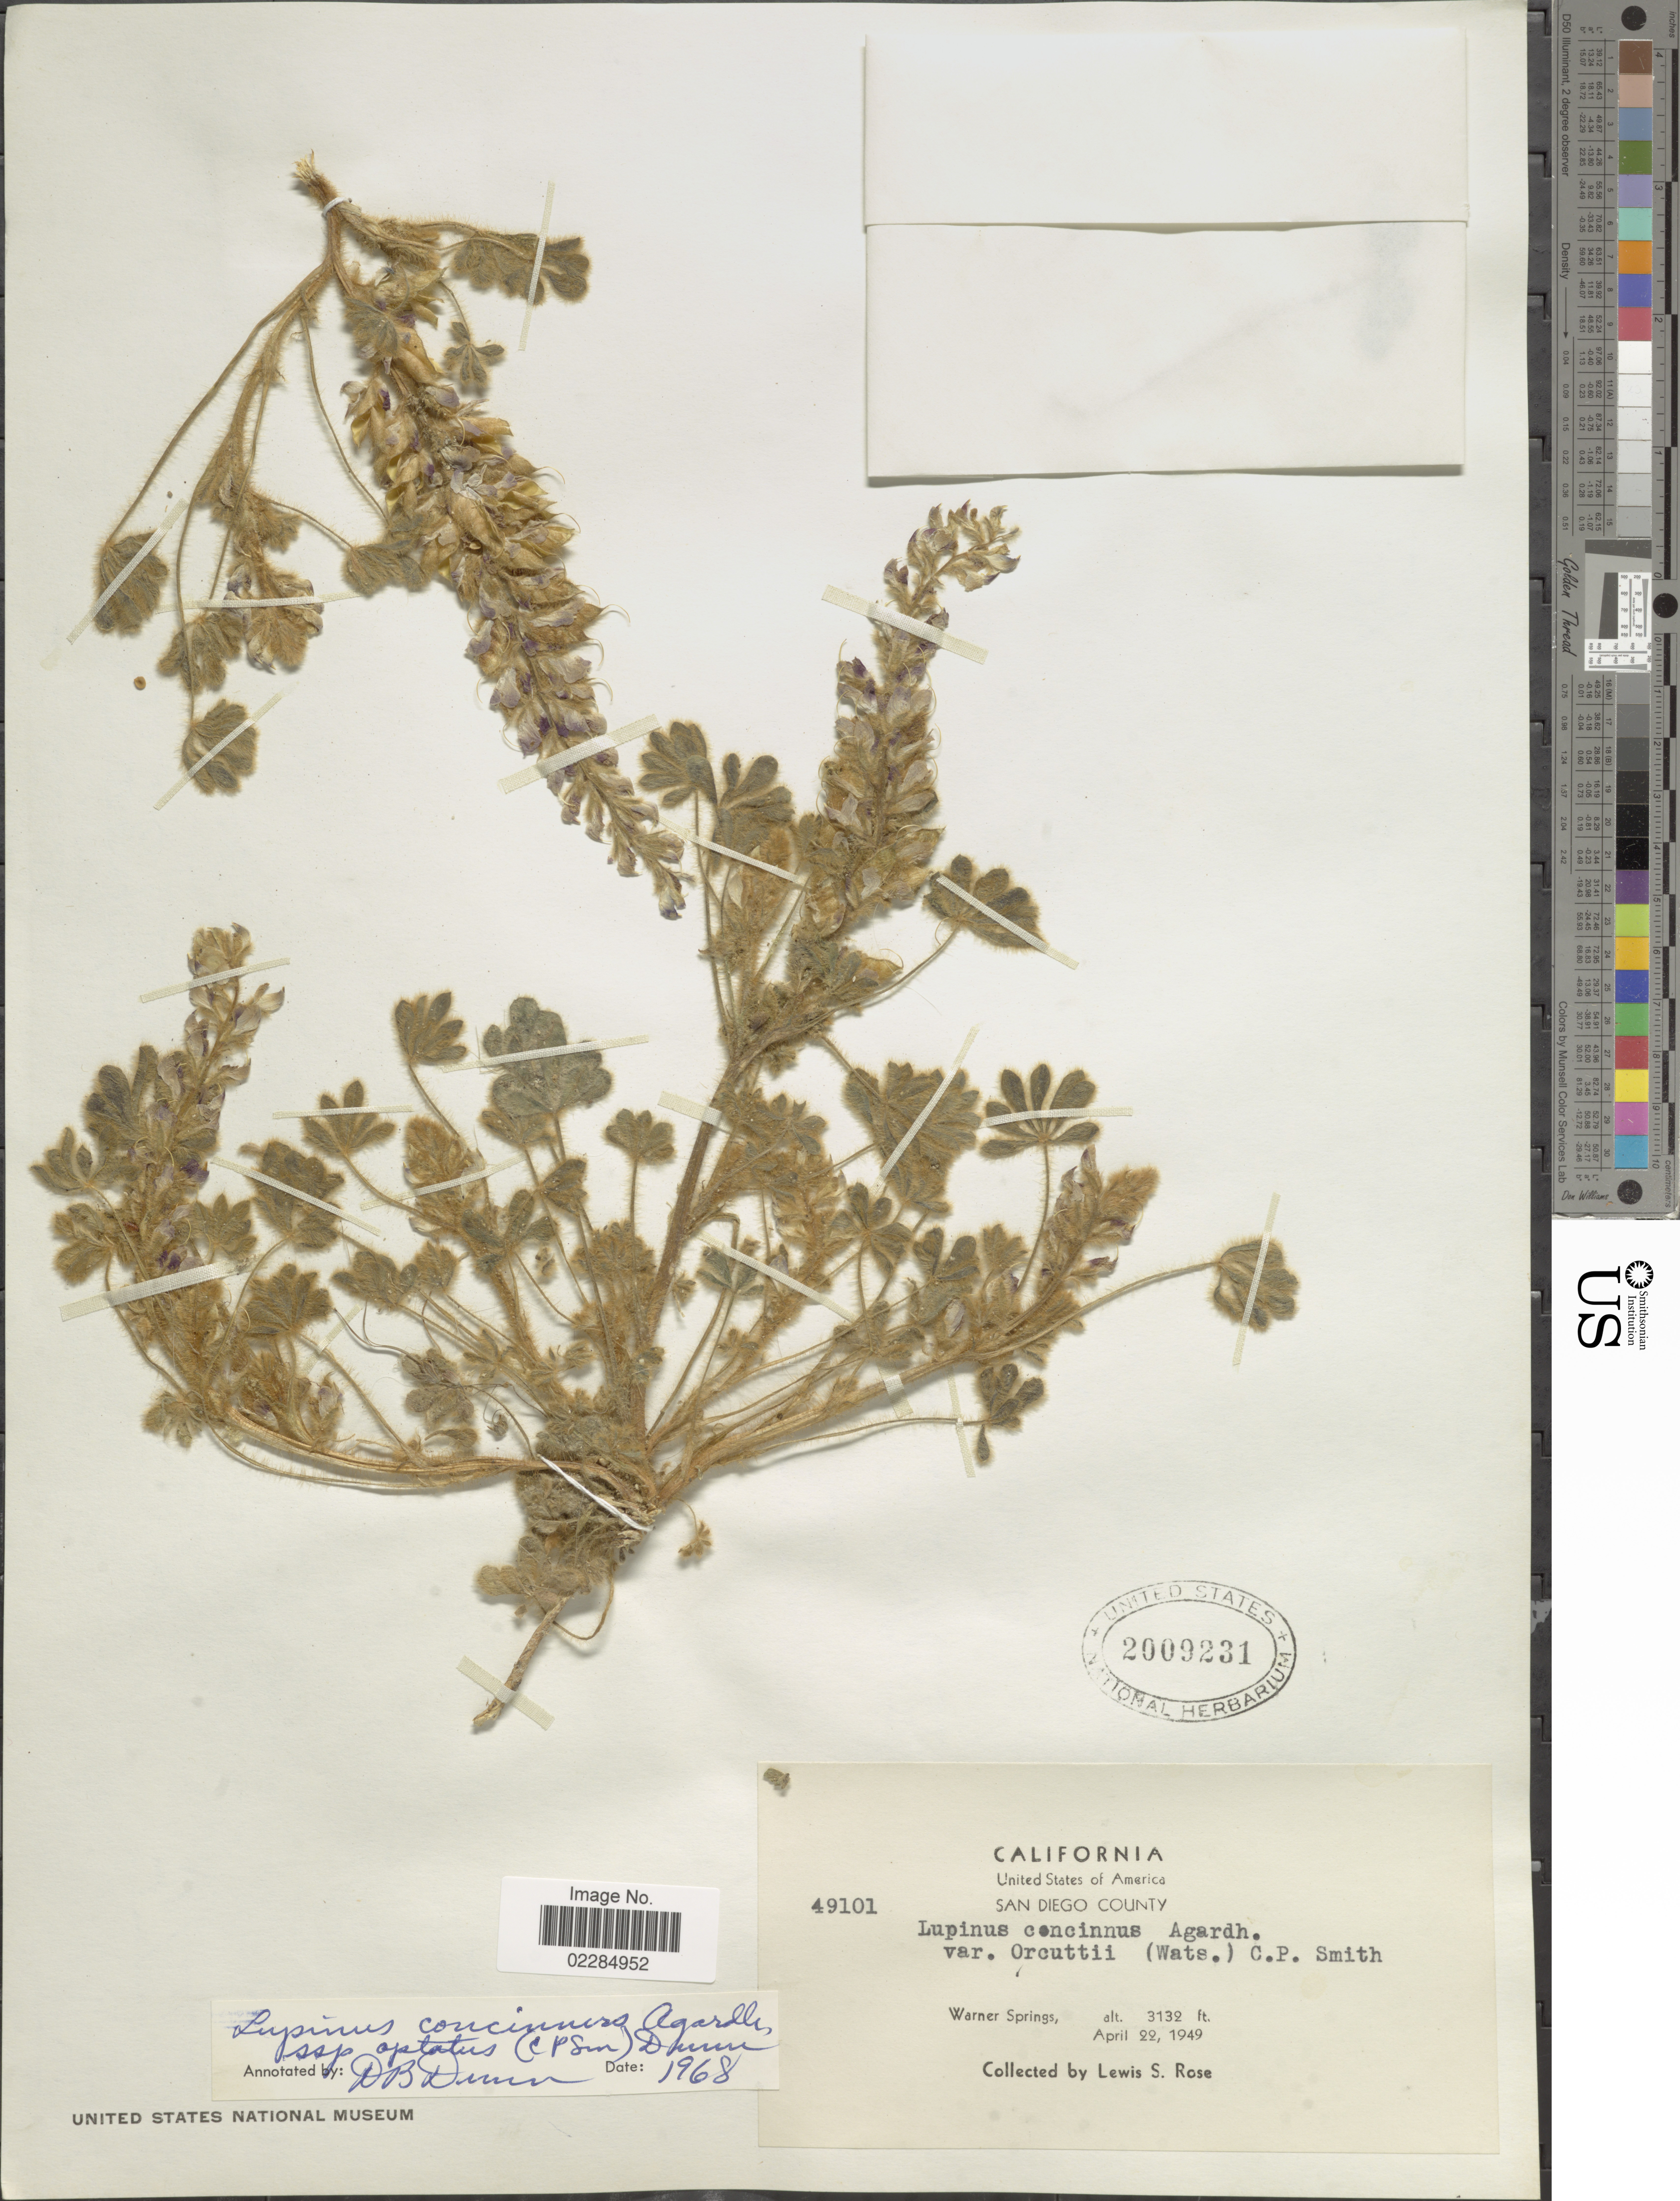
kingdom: Plantae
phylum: Tracheophyta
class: Magnoliopsida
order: Fabales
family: Fabaceae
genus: Lupinus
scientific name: Lupinus concinnus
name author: J. Agardh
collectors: L. S. Rose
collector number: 49101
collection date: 1949-04-22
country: United States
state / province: California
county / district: San Diego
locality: San Diego County. Warner Springs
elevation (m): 955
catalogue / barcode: US 2009231